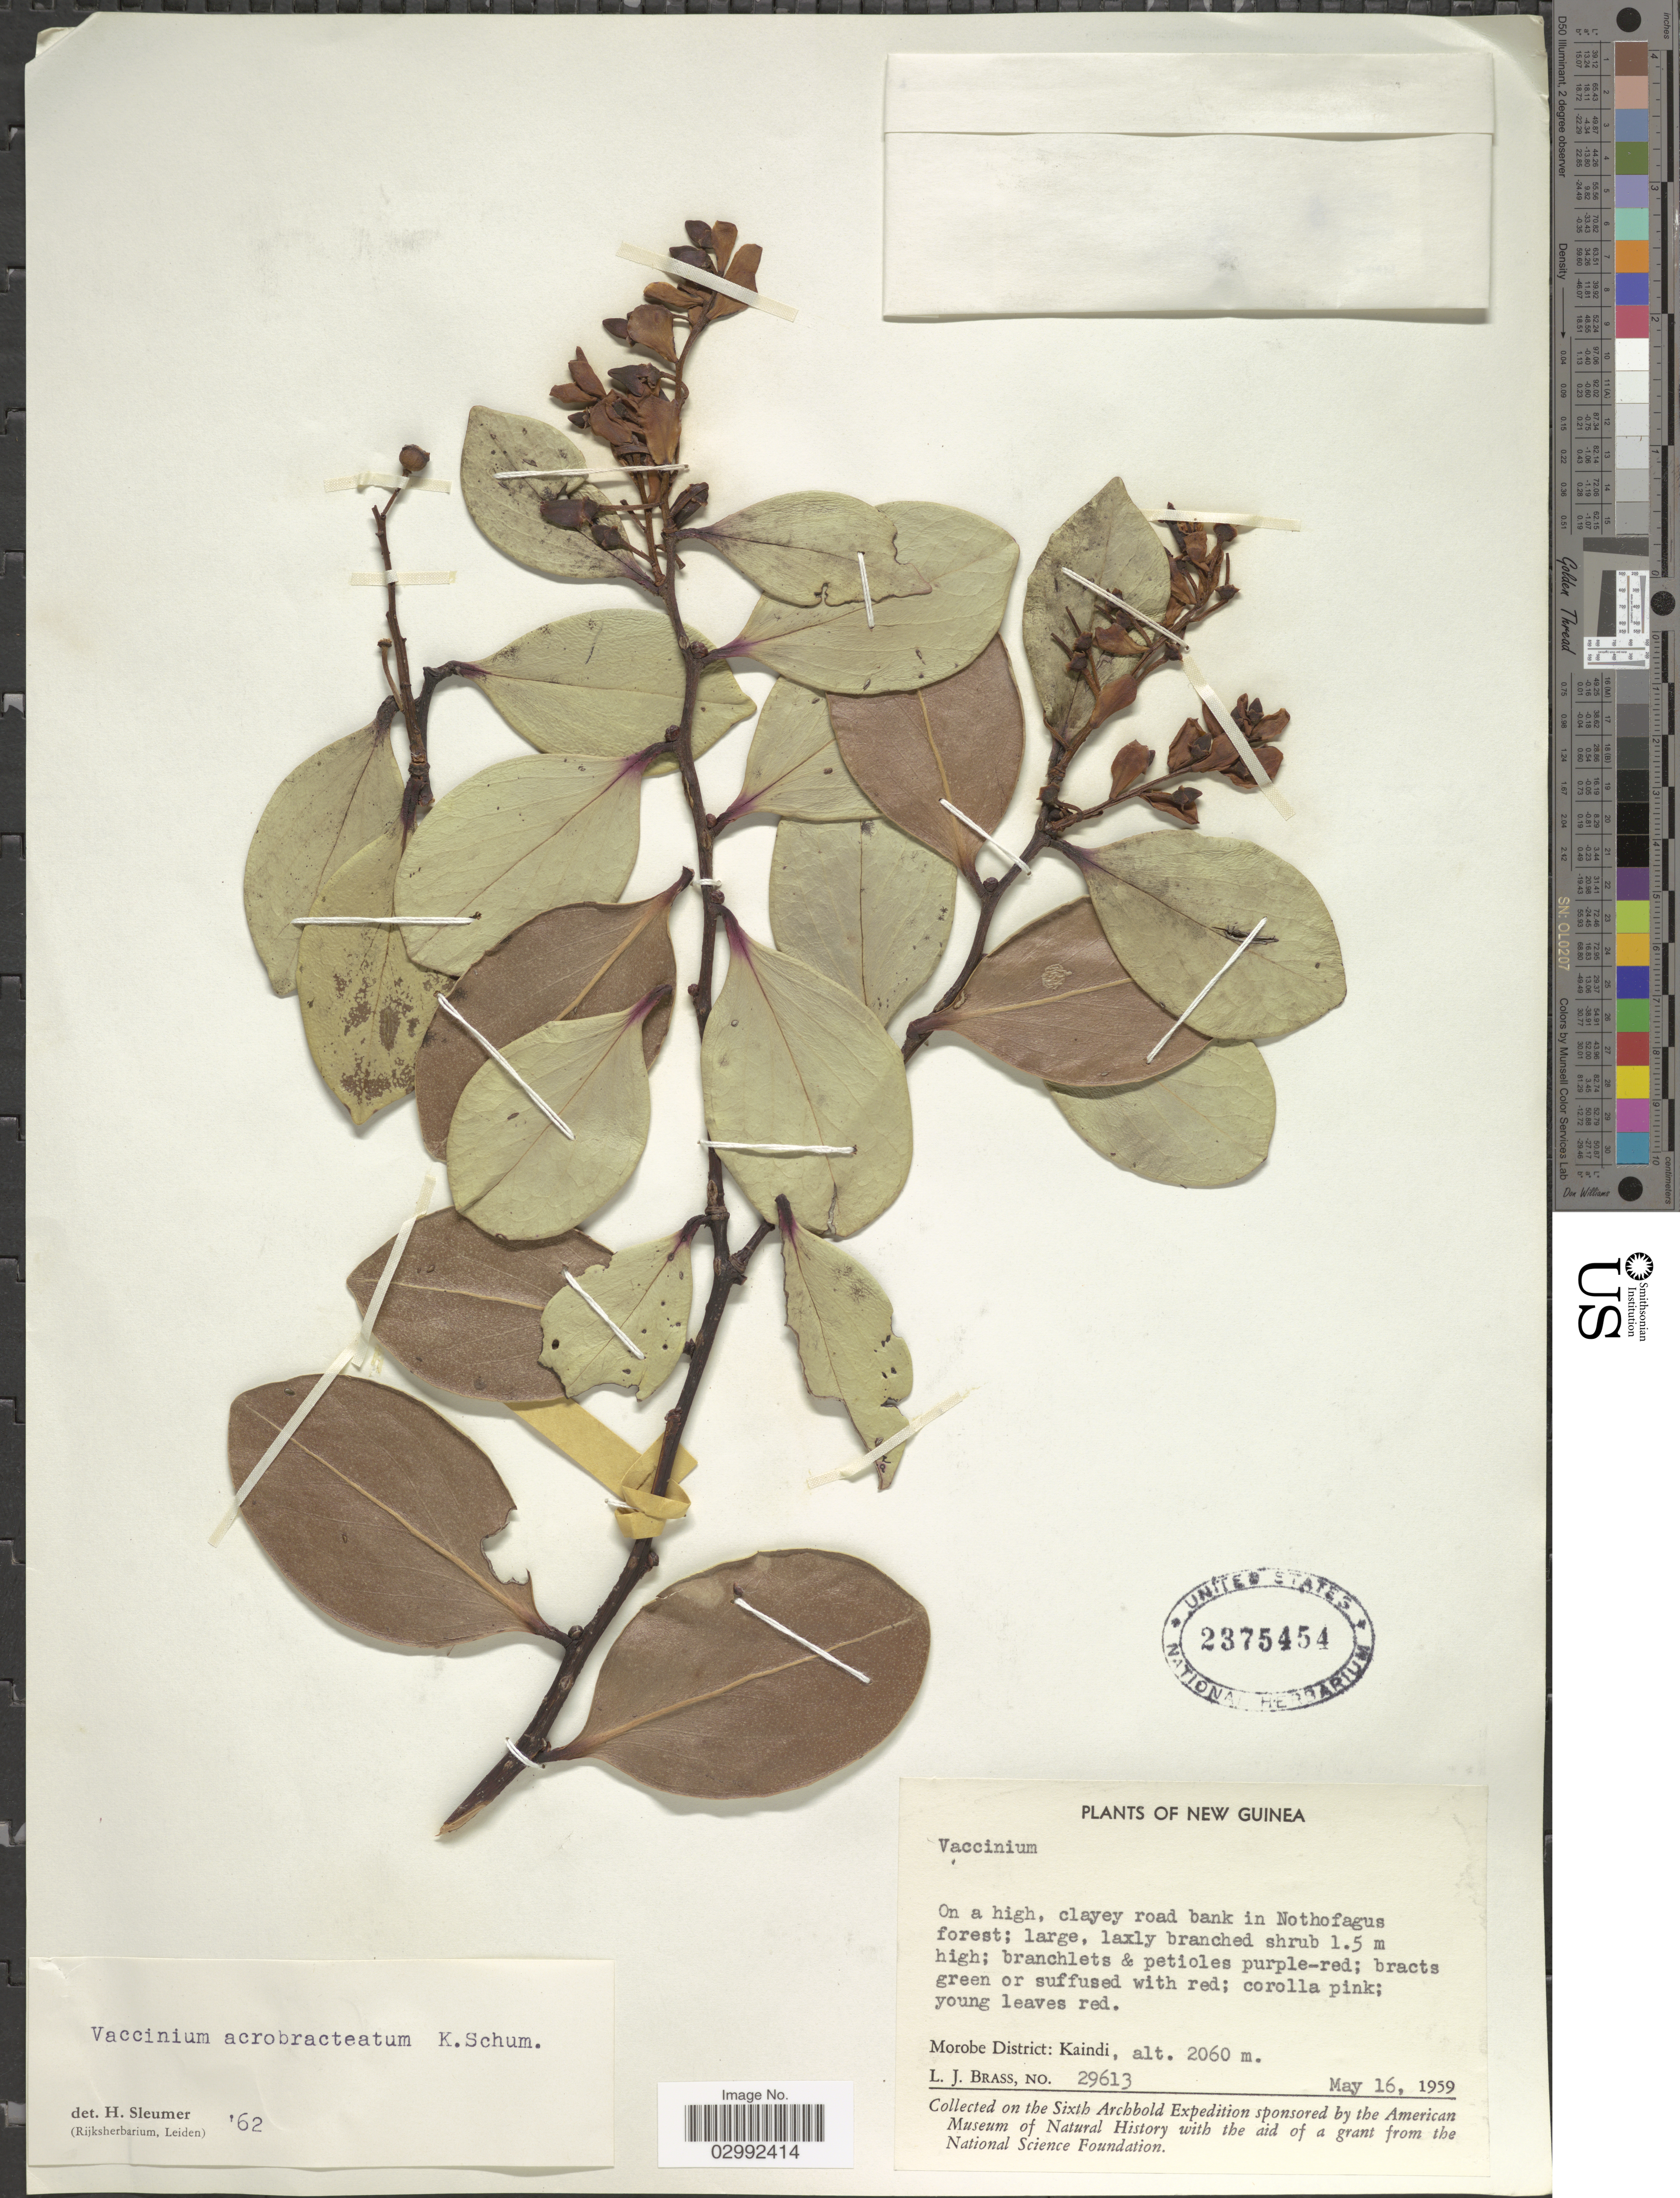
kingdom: Plantae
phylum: Tracheophyta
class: Magnoliopsida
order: Ericales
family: Ericaceae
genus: Vaccinium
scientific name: Vaccinium acrobracteatum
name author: K. Schum.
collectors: L. J. Brass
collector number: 29613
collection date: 1959-05-16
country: Papua New Guinea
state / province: Morobe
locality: New Guinea, Morobe District: Kaindi.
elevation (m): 2060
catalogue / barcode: US 2375454